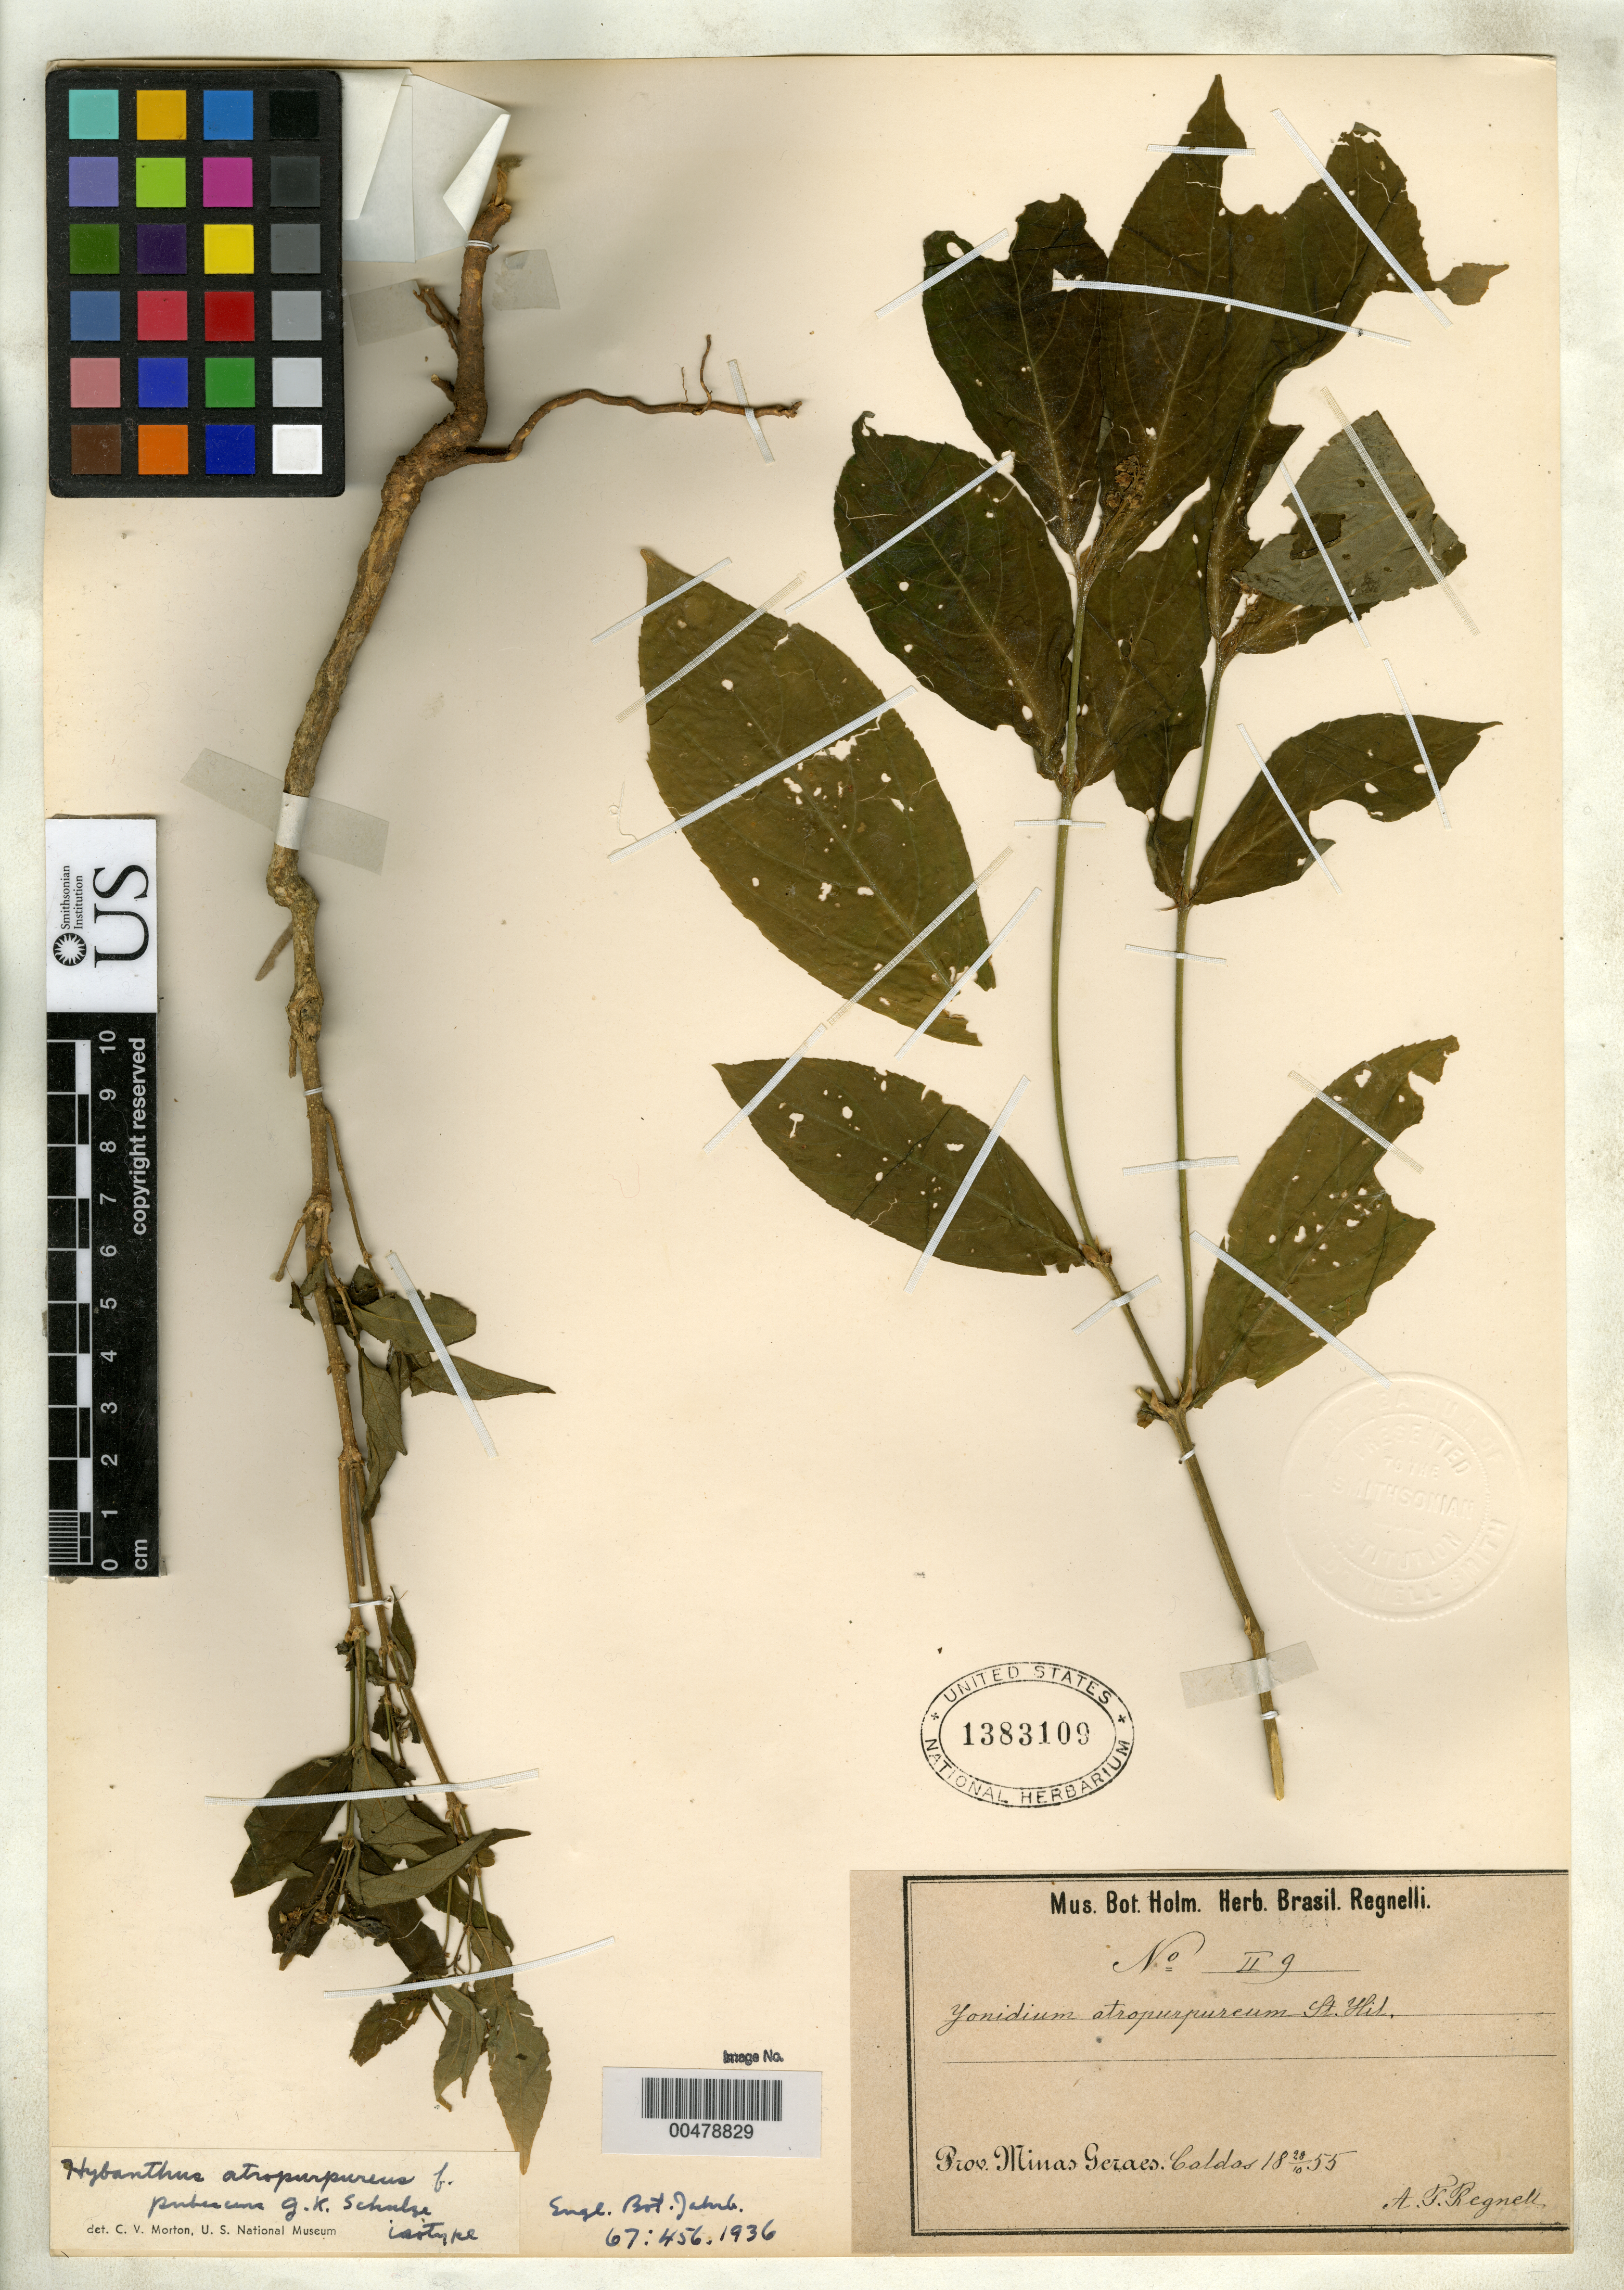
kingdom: Plantae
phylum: Tracheophyta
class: Magnoliopsida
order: Malpighiales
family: Violaceae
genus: Hybanthus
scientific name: Hybanthus atropurpureus f. pubescens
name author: Schulze-Menz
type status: Isosyntype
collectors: A. F. Regnell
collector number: II 9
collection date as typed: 28 Oct 1855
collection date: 1855-10-28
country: Brazil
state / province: Minas Gerais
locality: Caldas.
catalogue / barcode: US 1383109